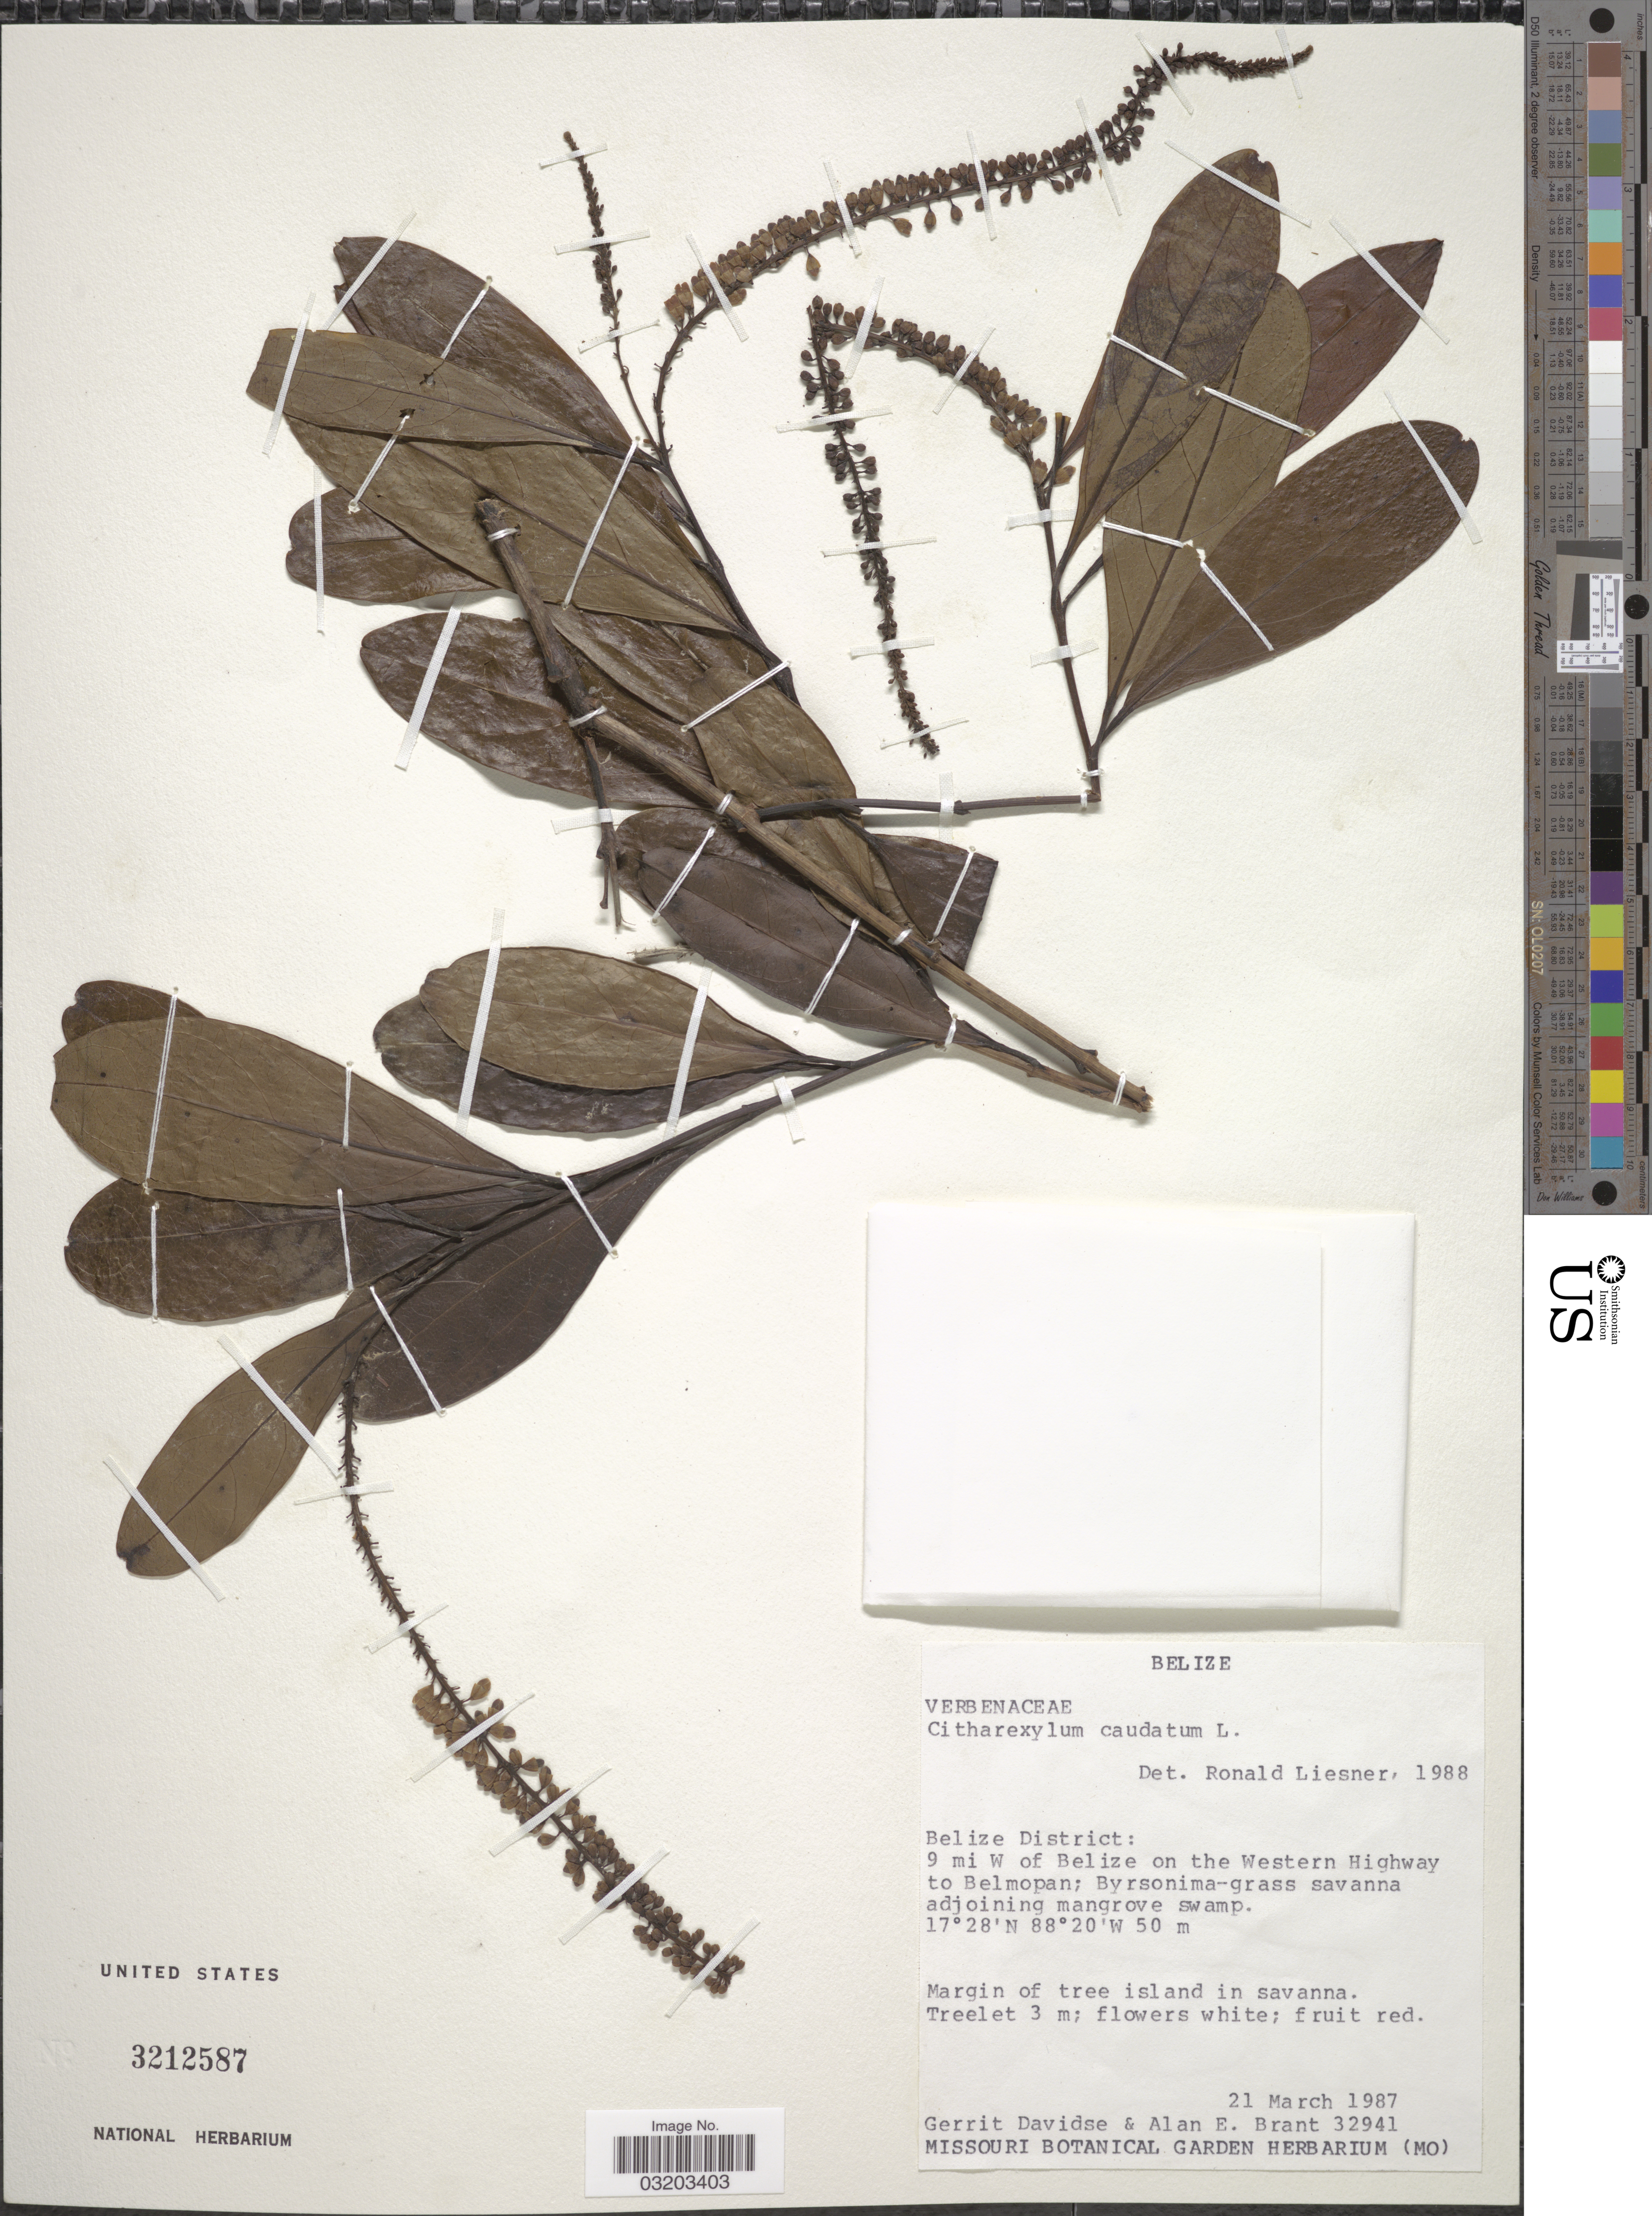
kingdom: Plantae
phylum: Tracheophyta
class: Magnoliopsida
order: Lamiales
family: Verbenaceae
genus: Citharexylum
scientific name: Citharexylum caudatum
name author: L.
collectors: G. Davidse & A. Brant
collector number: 32941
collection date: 1987-03-21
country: Belize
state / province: Belize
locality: Belize District: 9 mi W of Belize on the Western Highway to Belmopan.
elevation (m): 50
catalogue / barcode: US 3212587